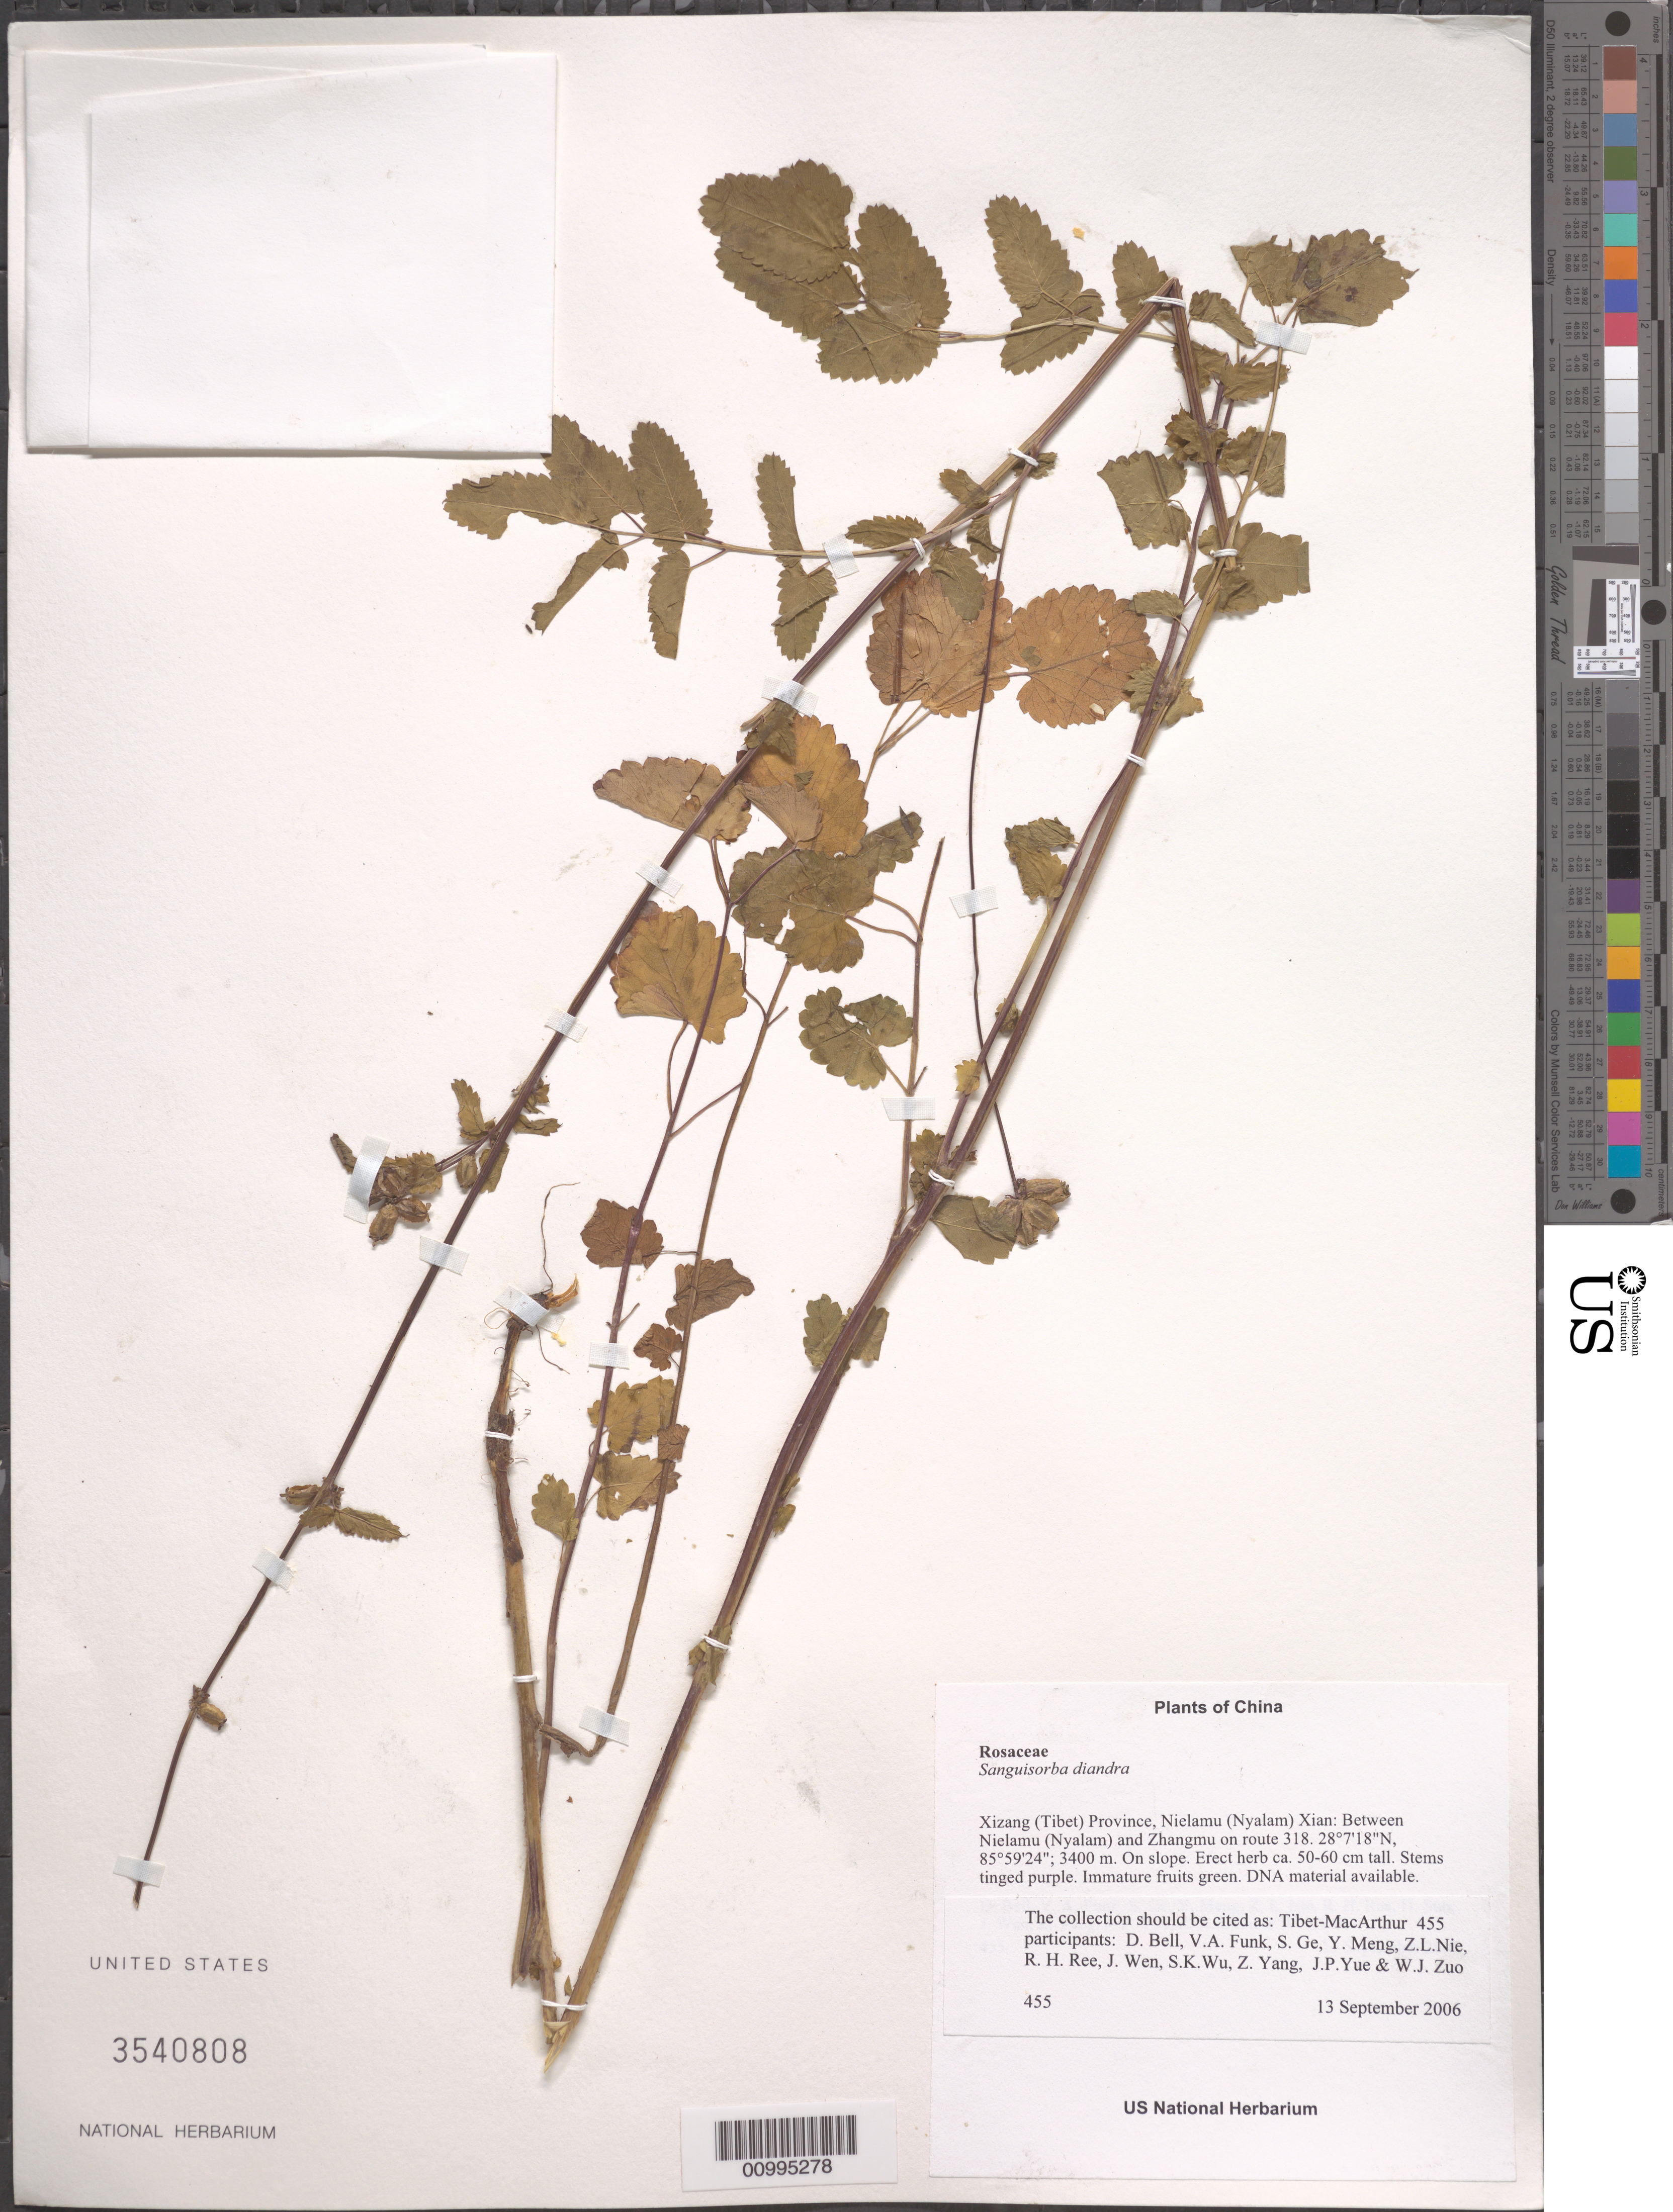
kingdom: Plantae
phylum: Tracheophyta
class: Magnoliopsida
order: Rosales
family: Rosaceae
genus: Sanguisorba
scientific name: Sanguisorba diandra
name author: (Wall.) Nordborg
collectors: Tibet-MacArthur, D. A. Bell, V. Funk, S. Ge, Y. Meng, Z. Nie, R. Ree, H. Sun, J. Wen, Z. Yang, J. Yue, Z. Zhou & W. Zuo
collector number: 455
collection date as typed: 13 Sep 2006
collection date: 2006-09-13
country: China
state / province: Xizang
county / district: Nielamu (Nyalam) Xian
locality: Between Nielamu (Nyalam) and Zhangmu on route 318.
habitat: Rocky slopes, cliff bases and disturbed areas beside road. On slope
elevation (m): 3400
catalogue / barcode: US 3540808